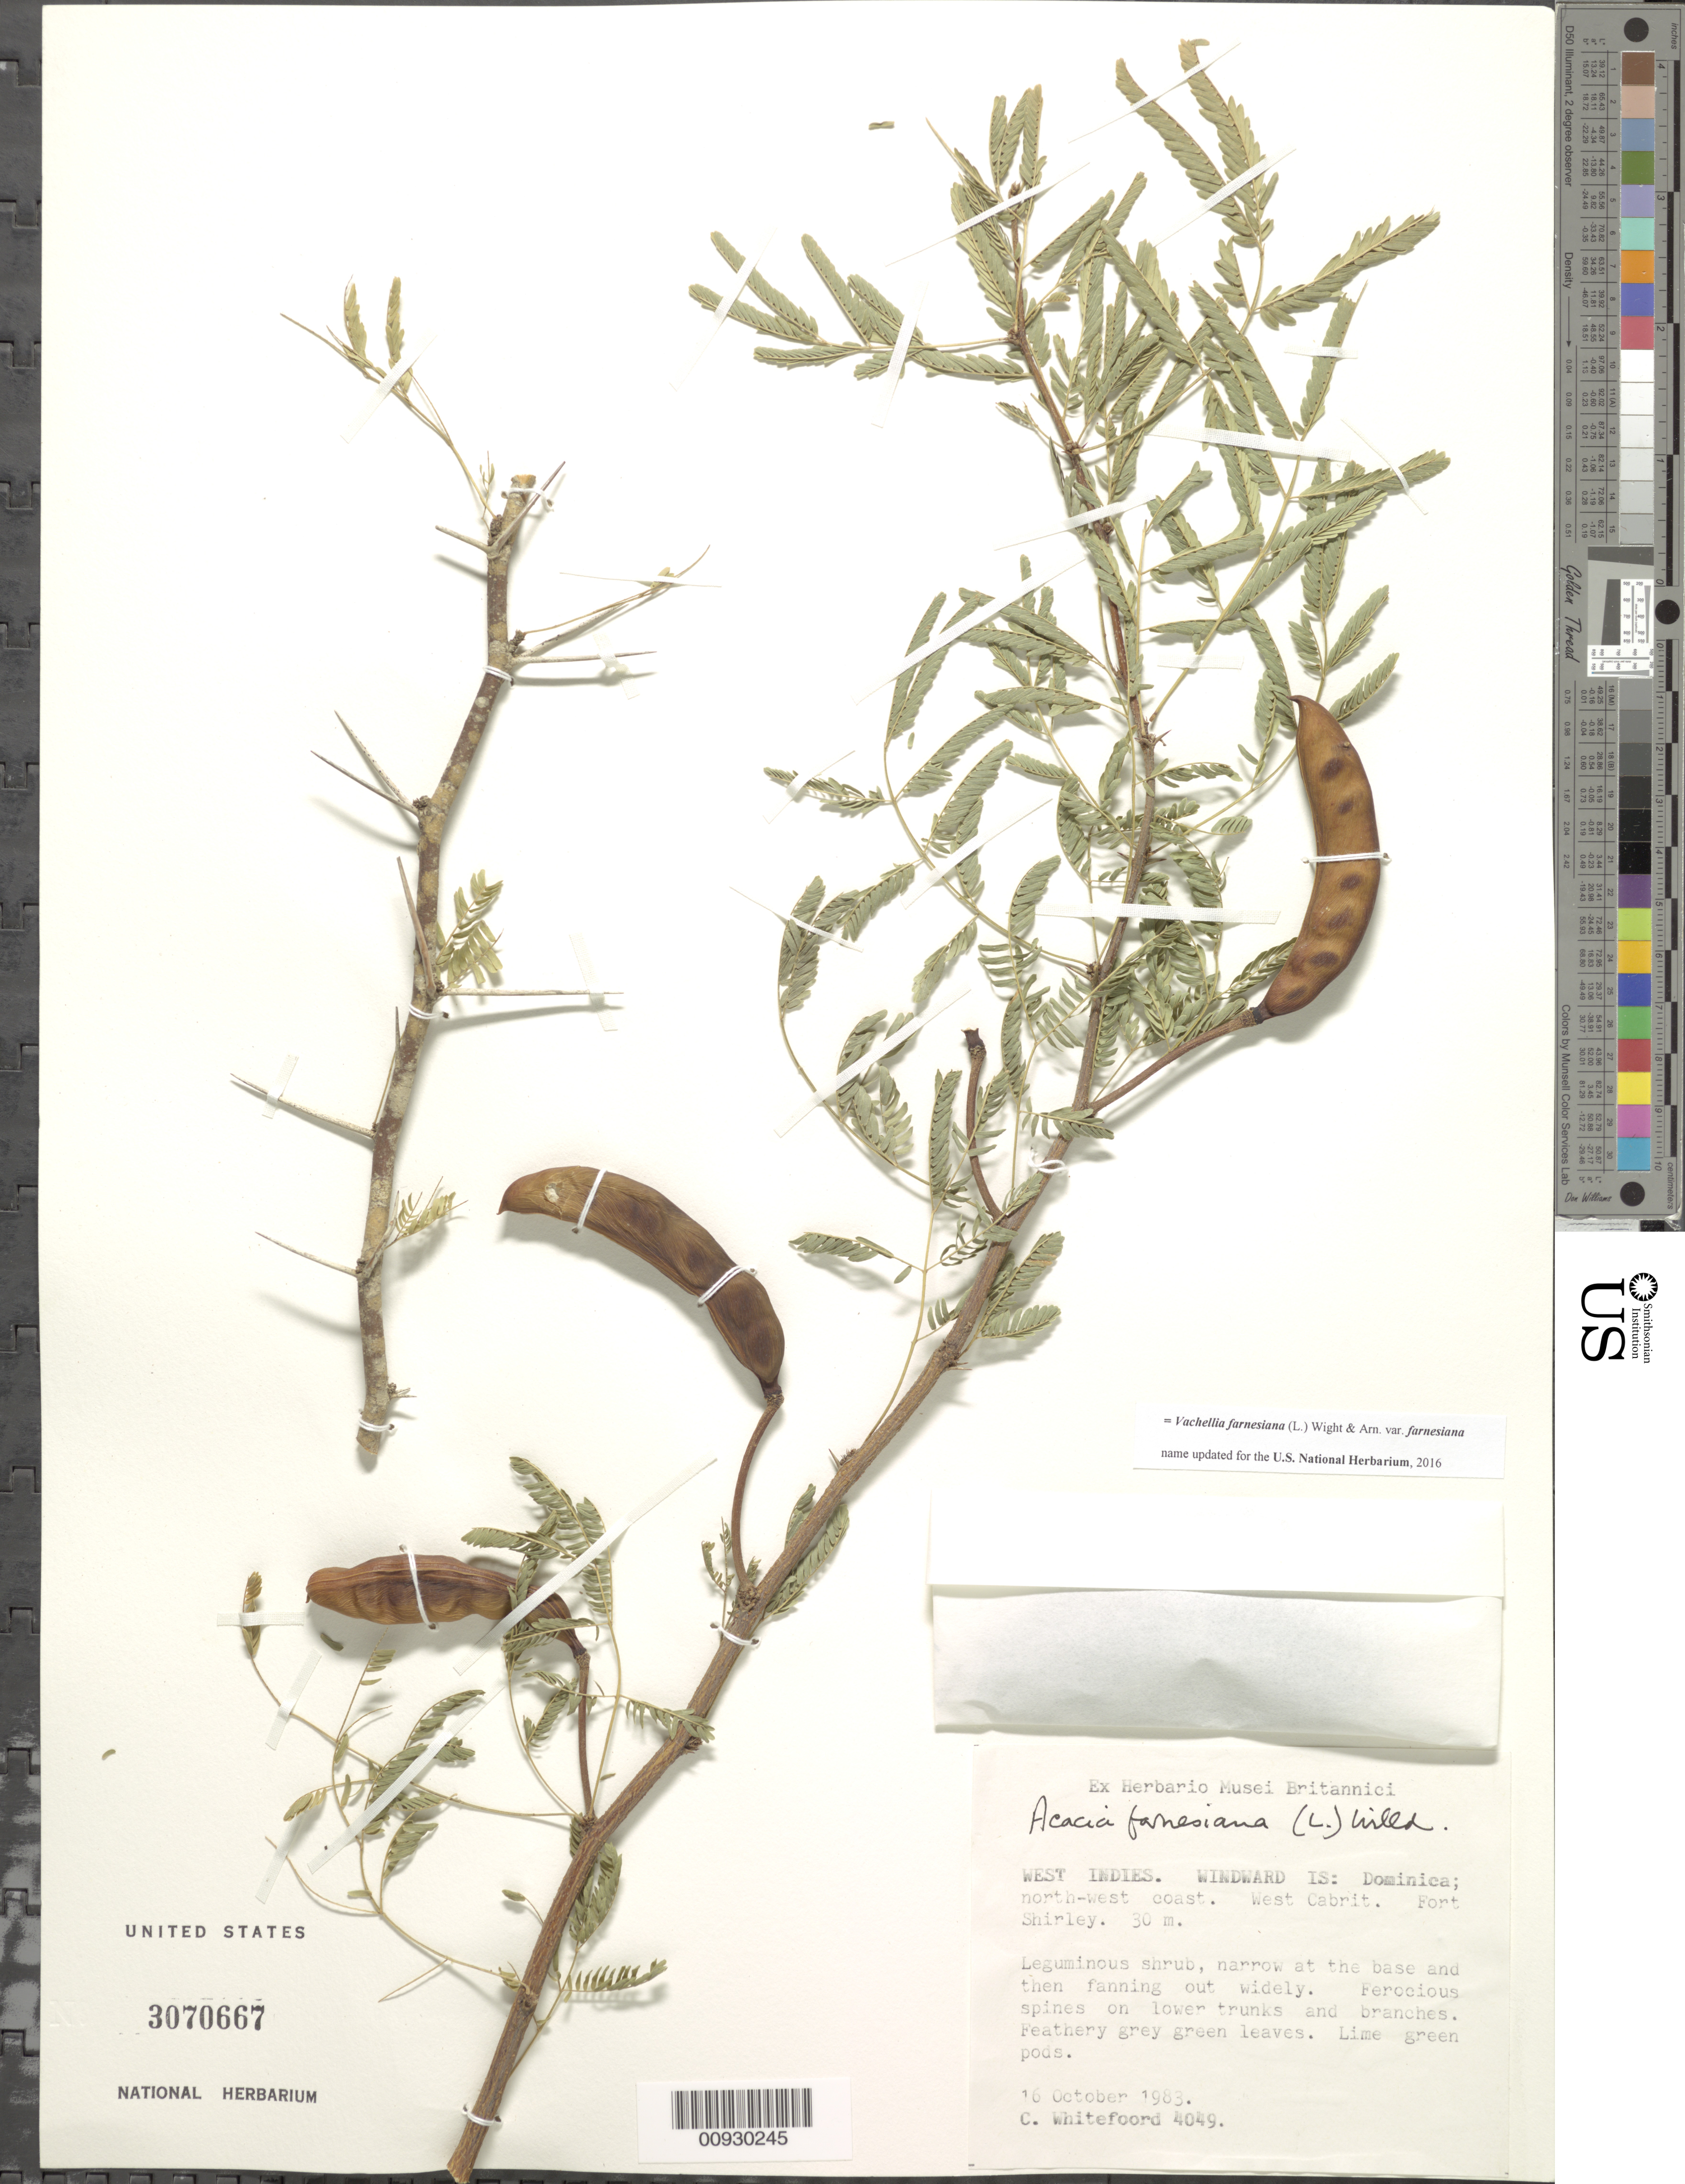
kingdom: Plantae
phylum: Tracheophyta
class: Magnoliopsida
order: Fabales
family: Fabaceae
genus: Vachellia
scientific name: Vachellia farnesiana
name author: (L.) Wight & Arn.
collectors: C. Whitefoord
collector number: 4049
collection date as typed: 16 Oct 1983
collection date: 1983-10-16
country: Dominica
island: Dominica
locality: North-west coast. West Cabrit. Fort Shirley.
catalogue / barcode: US 3070667